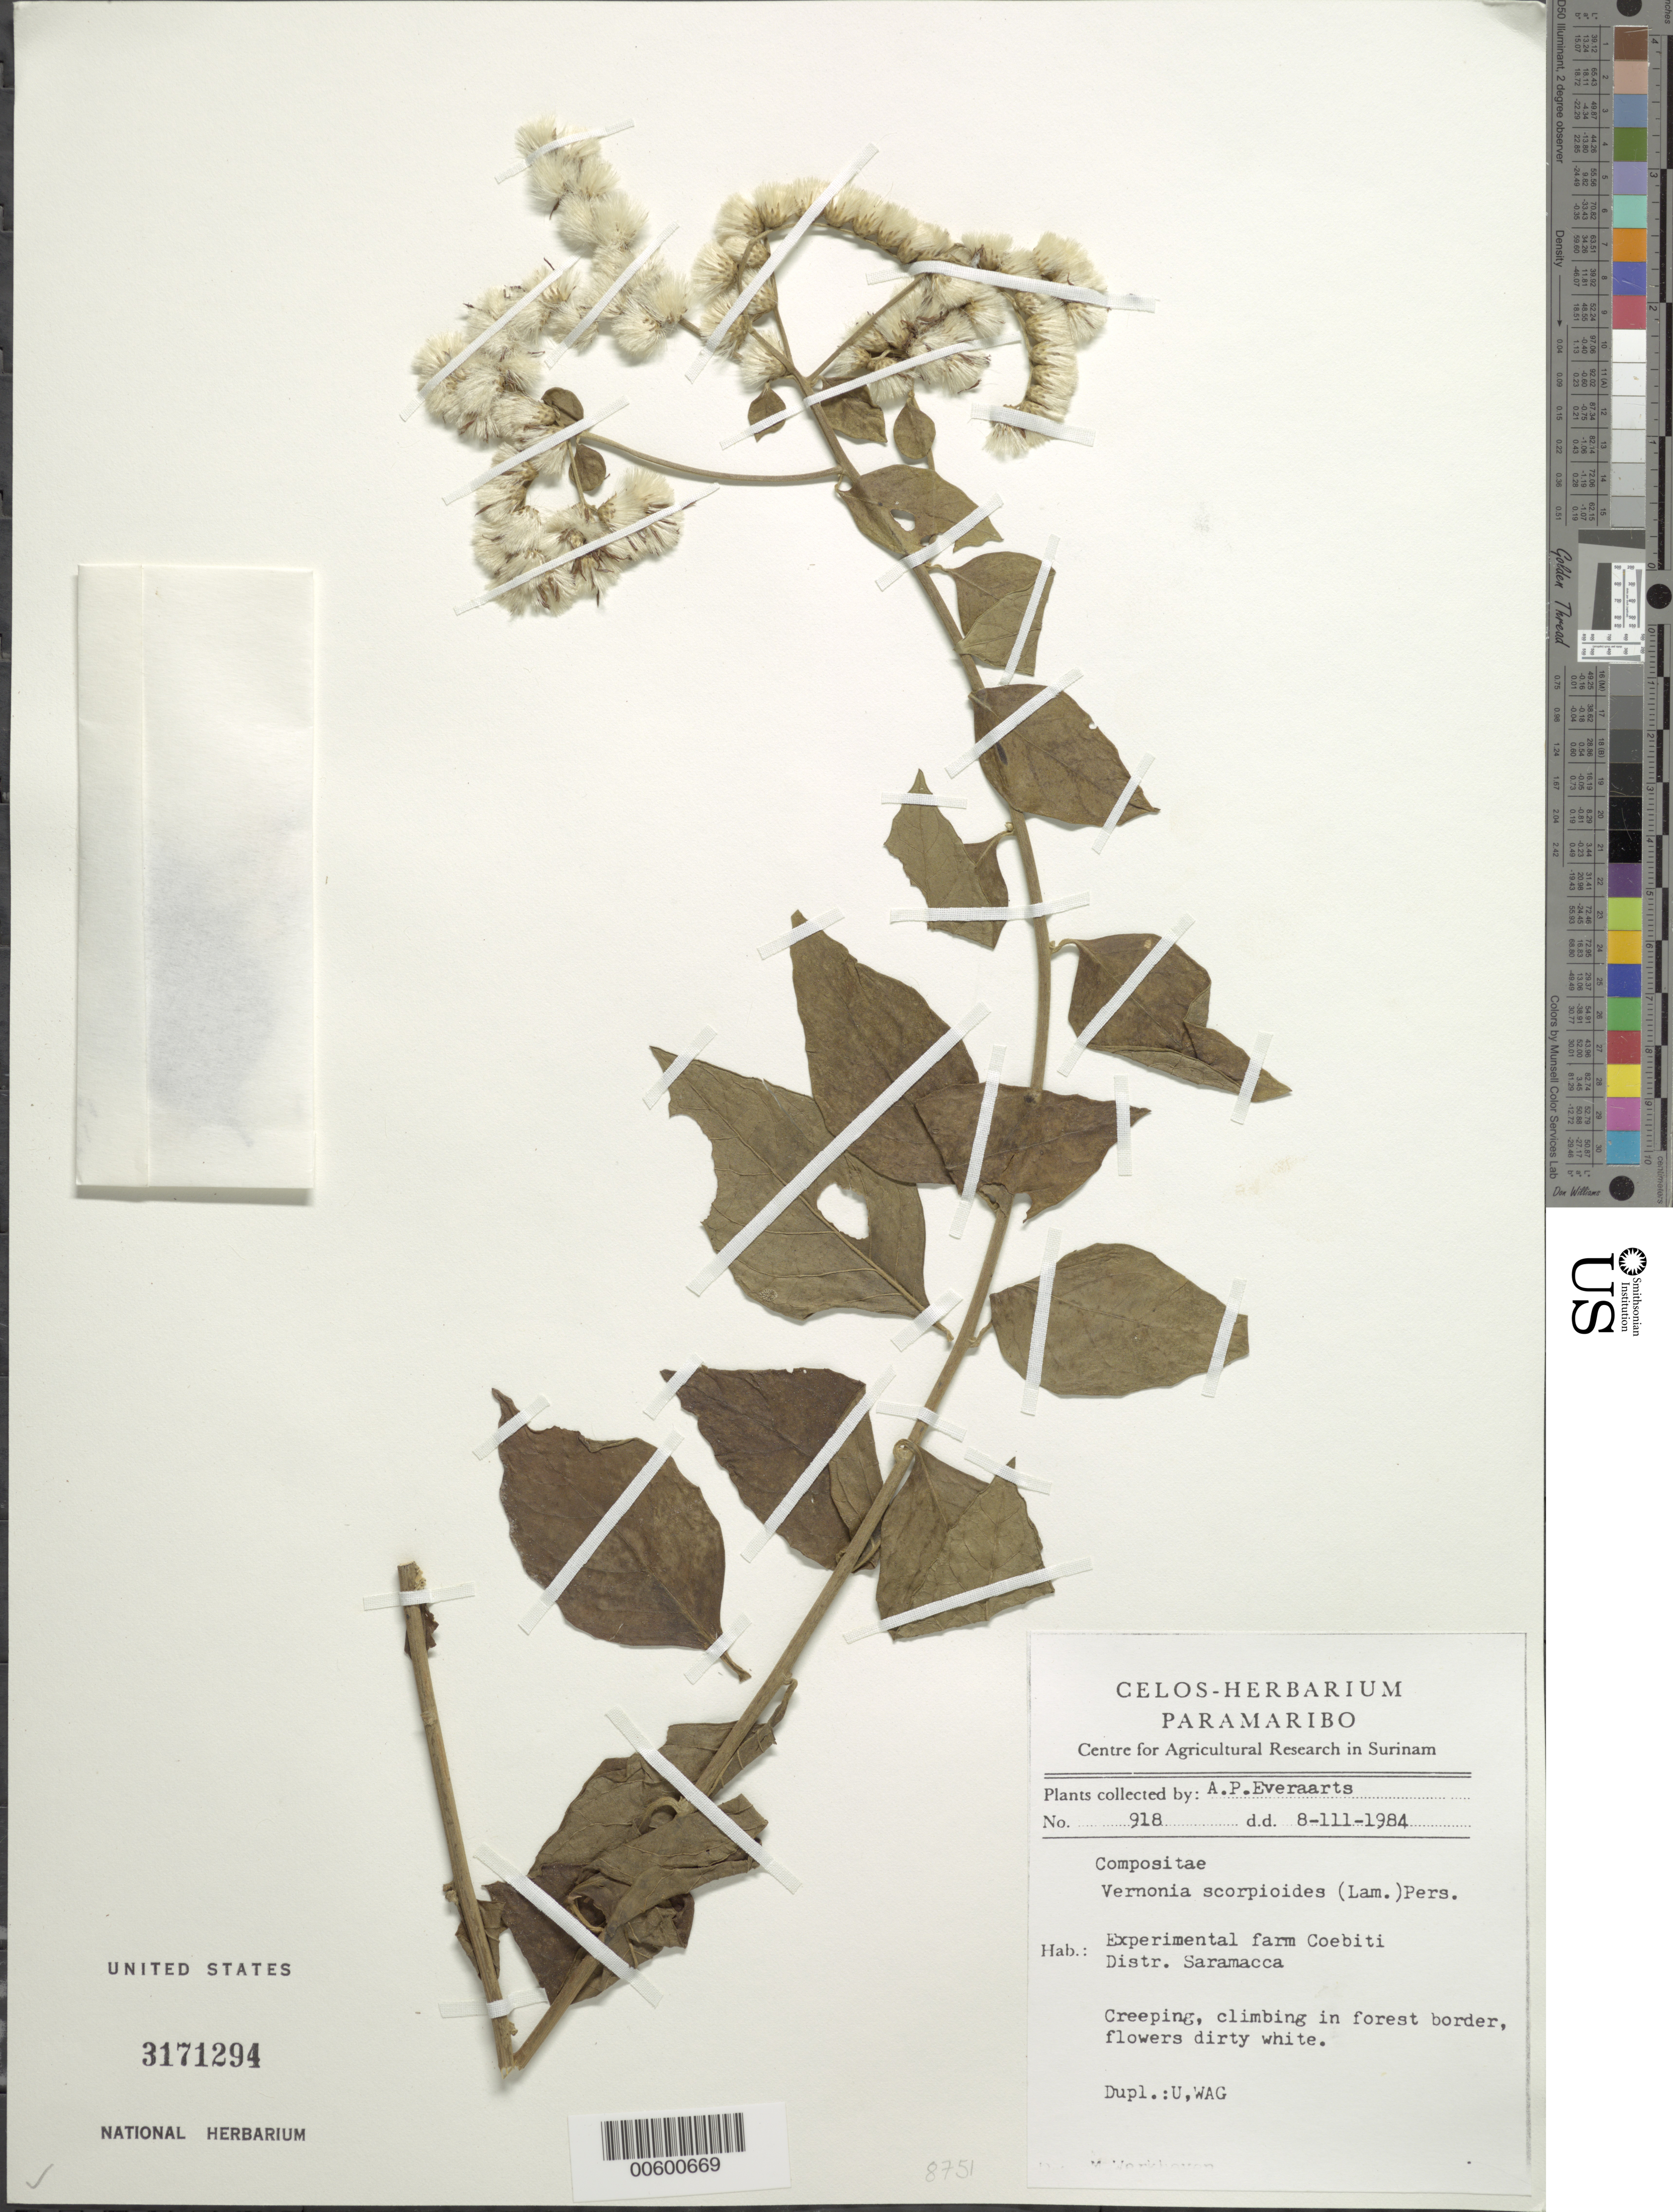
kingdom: Plantae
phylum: Tracheophyta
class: Magnoliopsida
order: Asterales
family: Asteraceae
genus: Cyrtocymura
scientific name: Cyrtocymura scorpioides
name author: (Lam.) H. Rob.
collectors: A. Everaarts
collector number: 918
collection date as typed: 8-Mar-84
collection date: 1984-03-08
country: Suriname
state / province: Saramacca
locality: Coebiti Experimental Farm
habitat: Creeping, climbing in forest border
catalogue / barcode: US 3171294